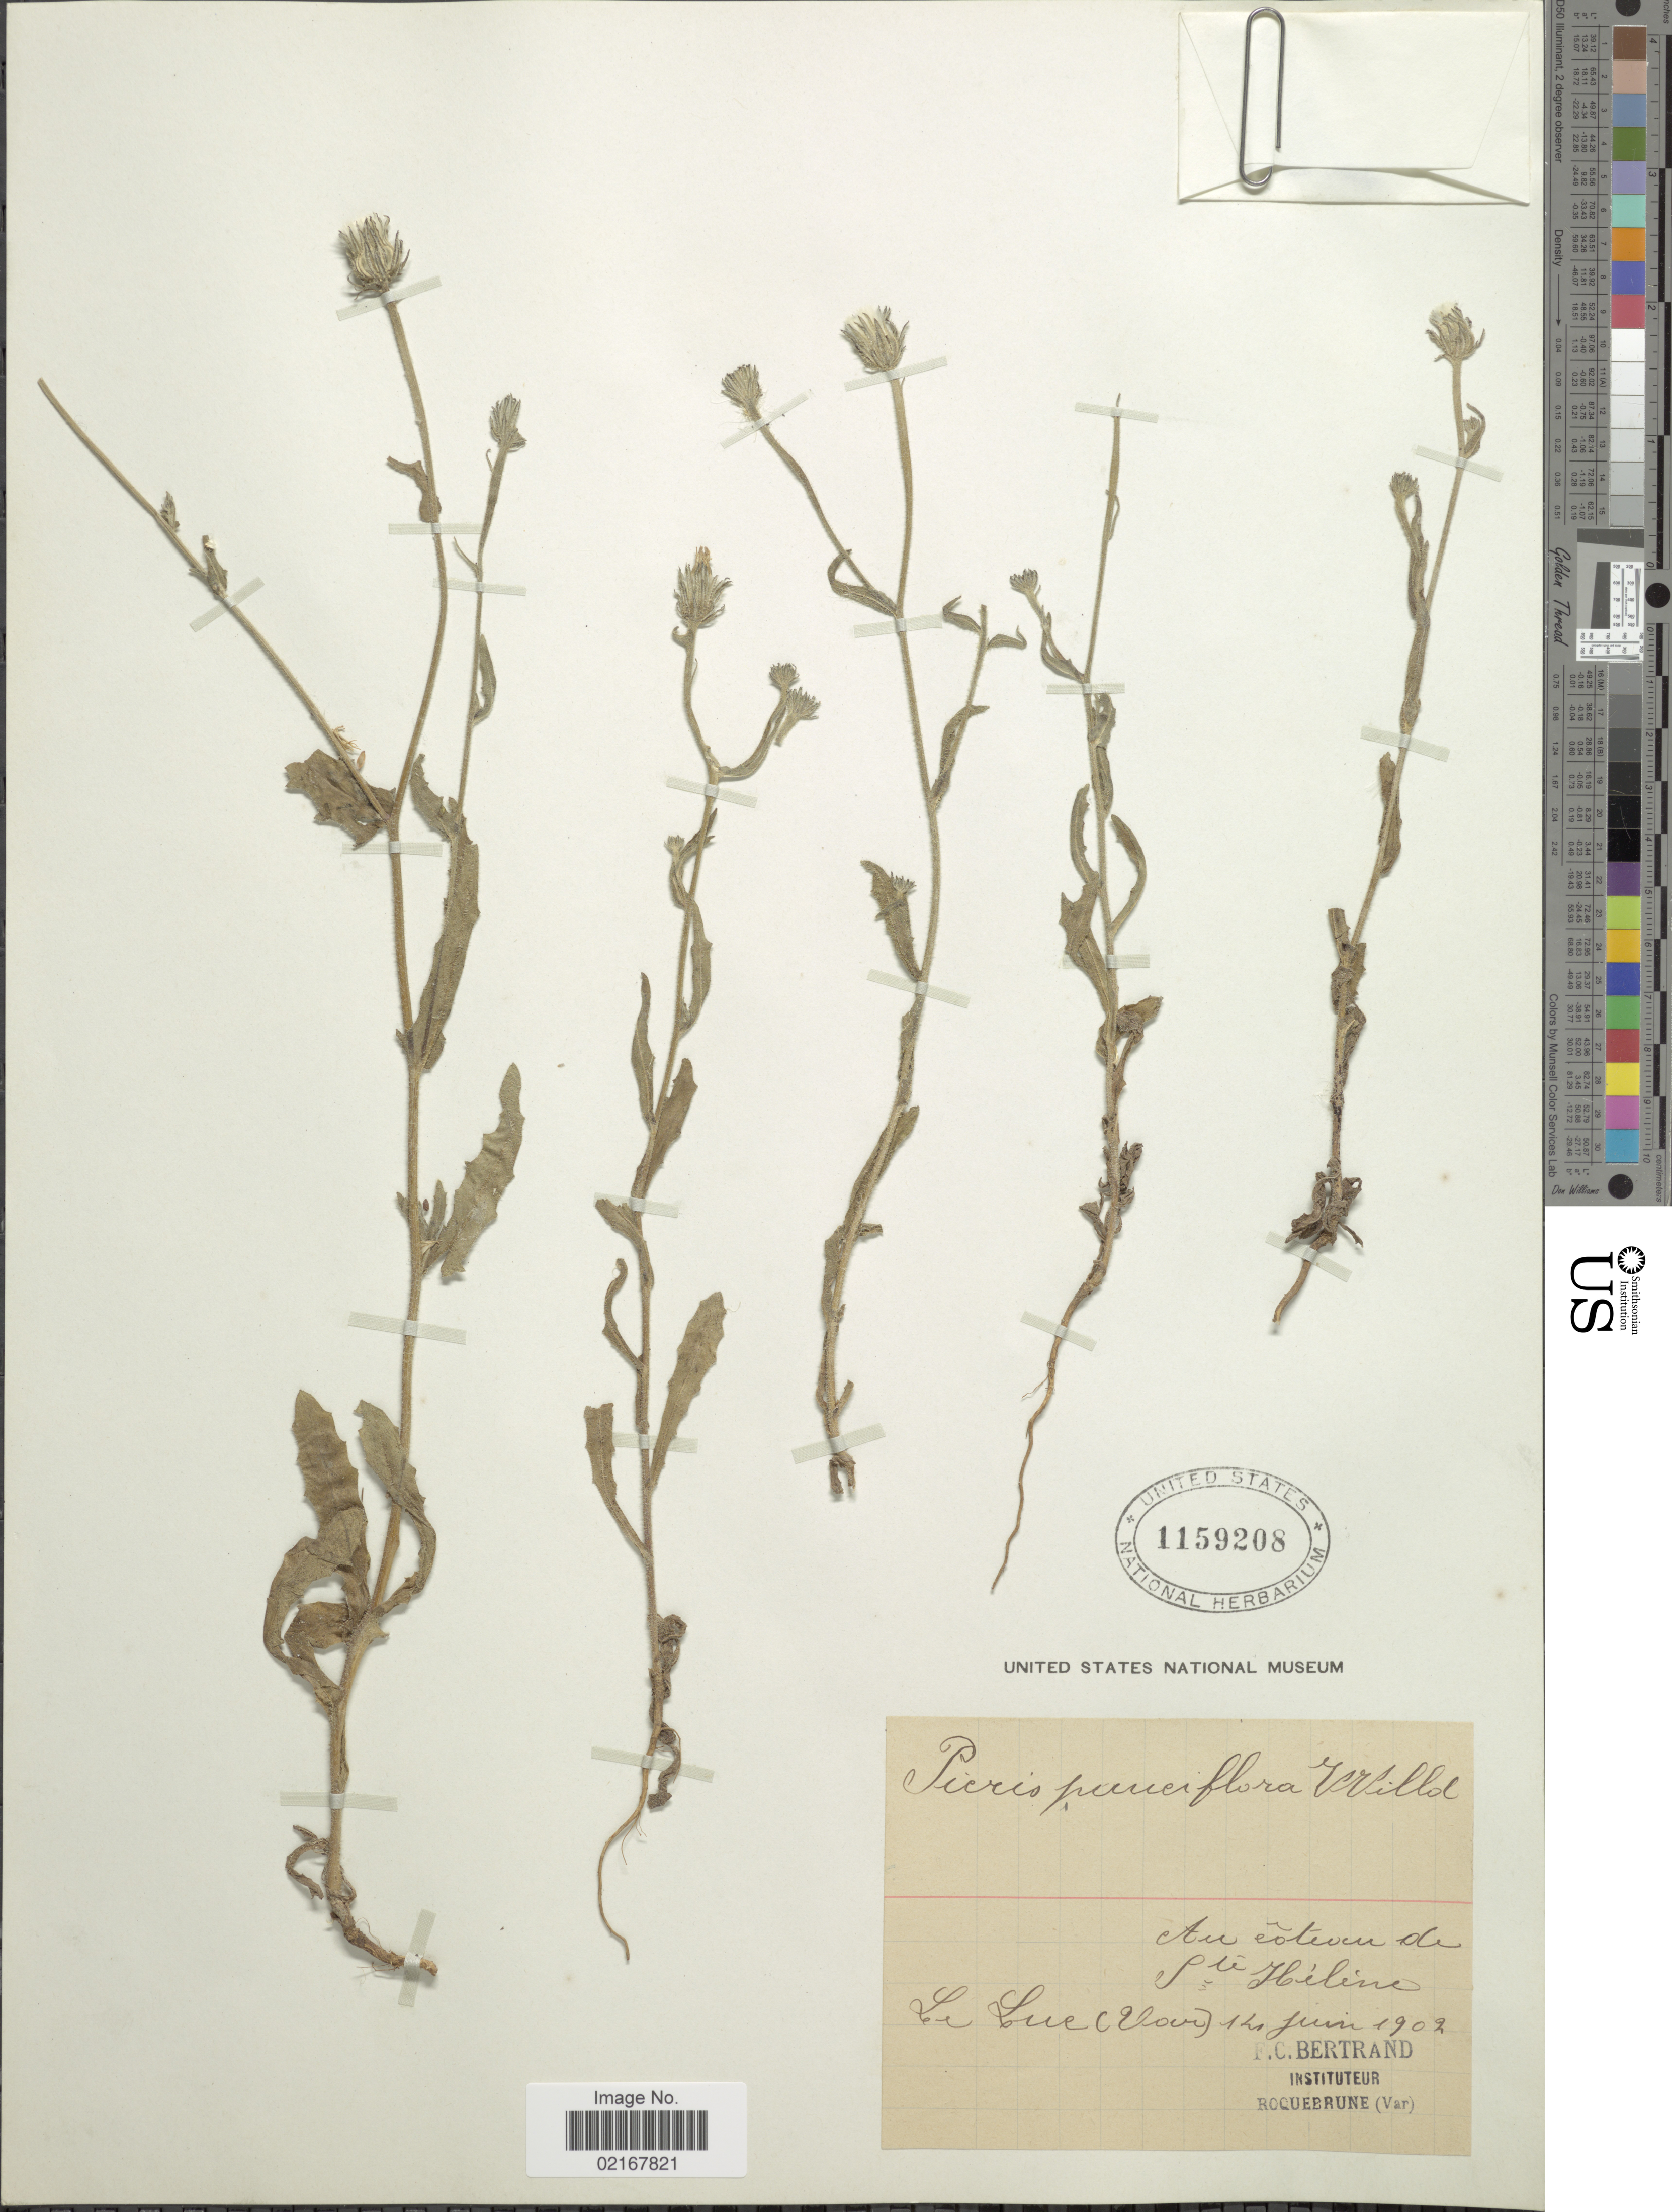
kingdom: Plantae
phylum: Tracheophyta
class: Magnoliopsida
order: Asterales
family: Asteraceae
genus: Picris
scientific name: Picris pauciflora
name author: Willd.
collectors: C. Bertrand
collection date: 1902-06-14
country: France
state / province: Provence-Alpes-Côte d'Azur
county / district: Var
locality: Ste Helene, LLue (Var) [interpreted]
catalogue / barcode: US 1159208